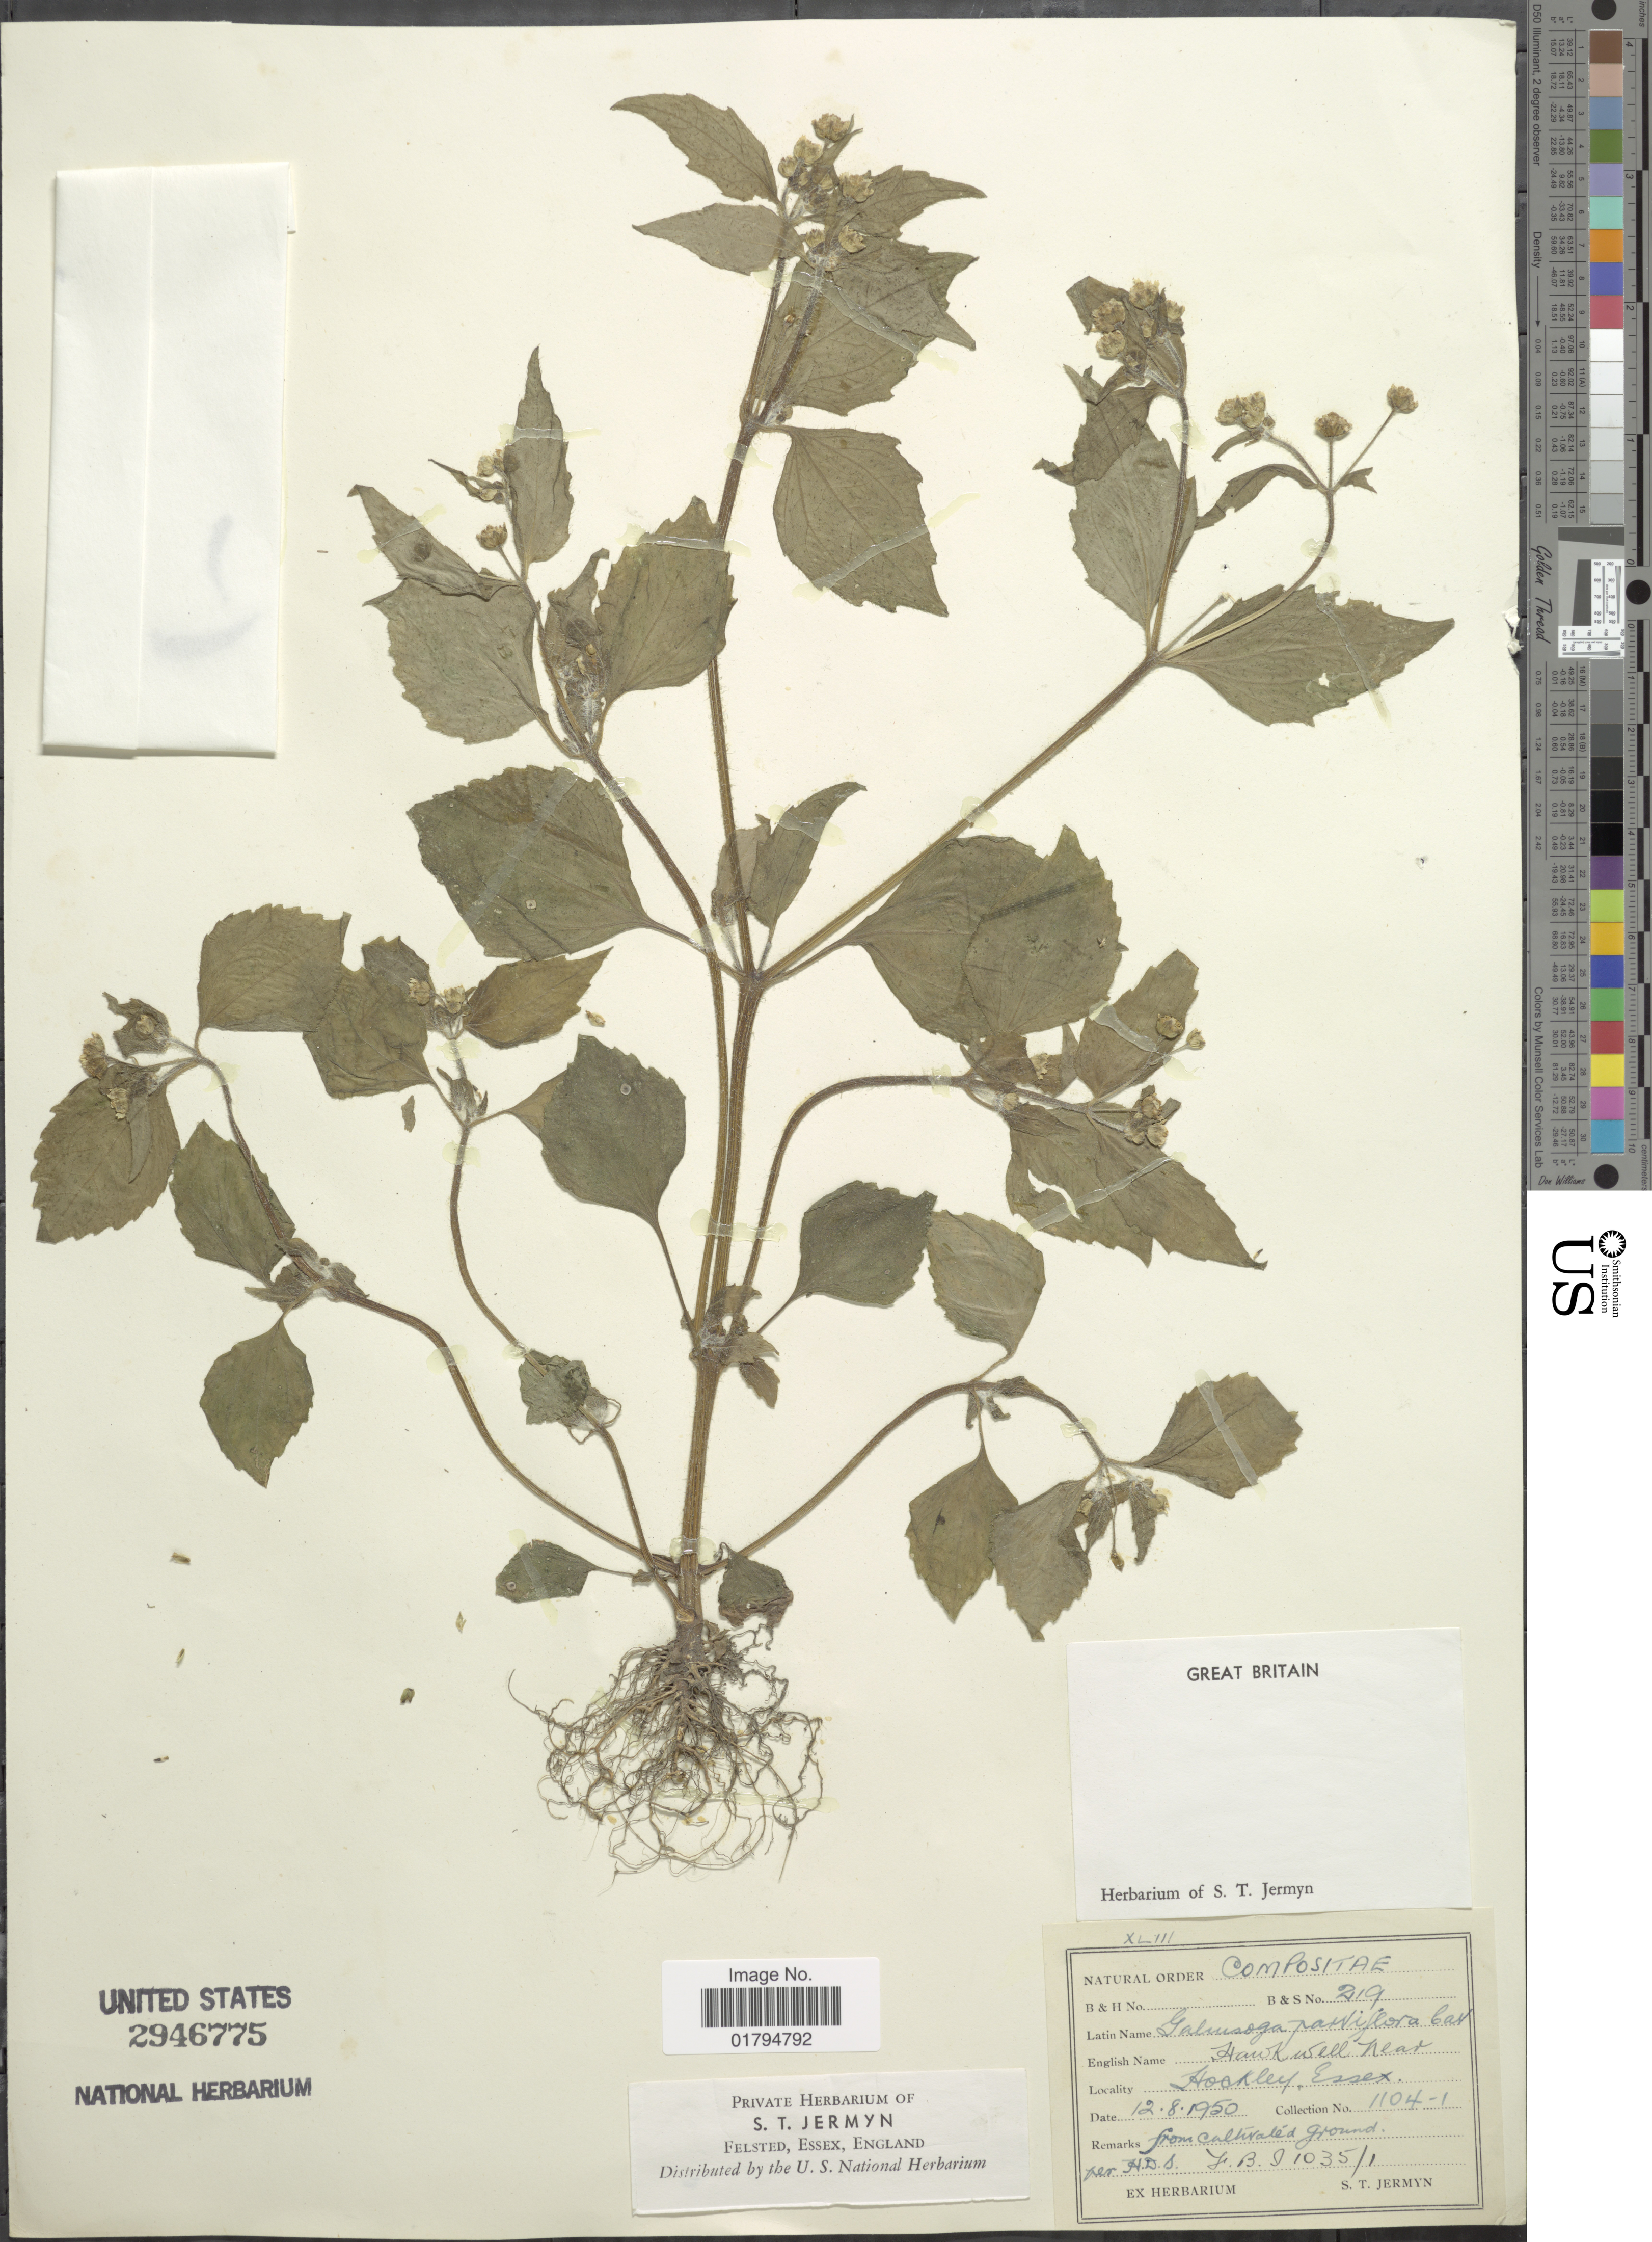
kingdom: Plantae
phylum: Tracheophyta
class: Magnoliopsida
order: Asterales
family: Asteraceae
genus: Galinsoga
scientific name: Galinsoga parviflora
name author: Cav.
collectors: S. Jermyn (herbarium)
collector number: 219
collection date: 1950-08-12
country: United Kingdom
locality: Great Britain: Hookley, Essex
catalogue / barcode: US 2946775